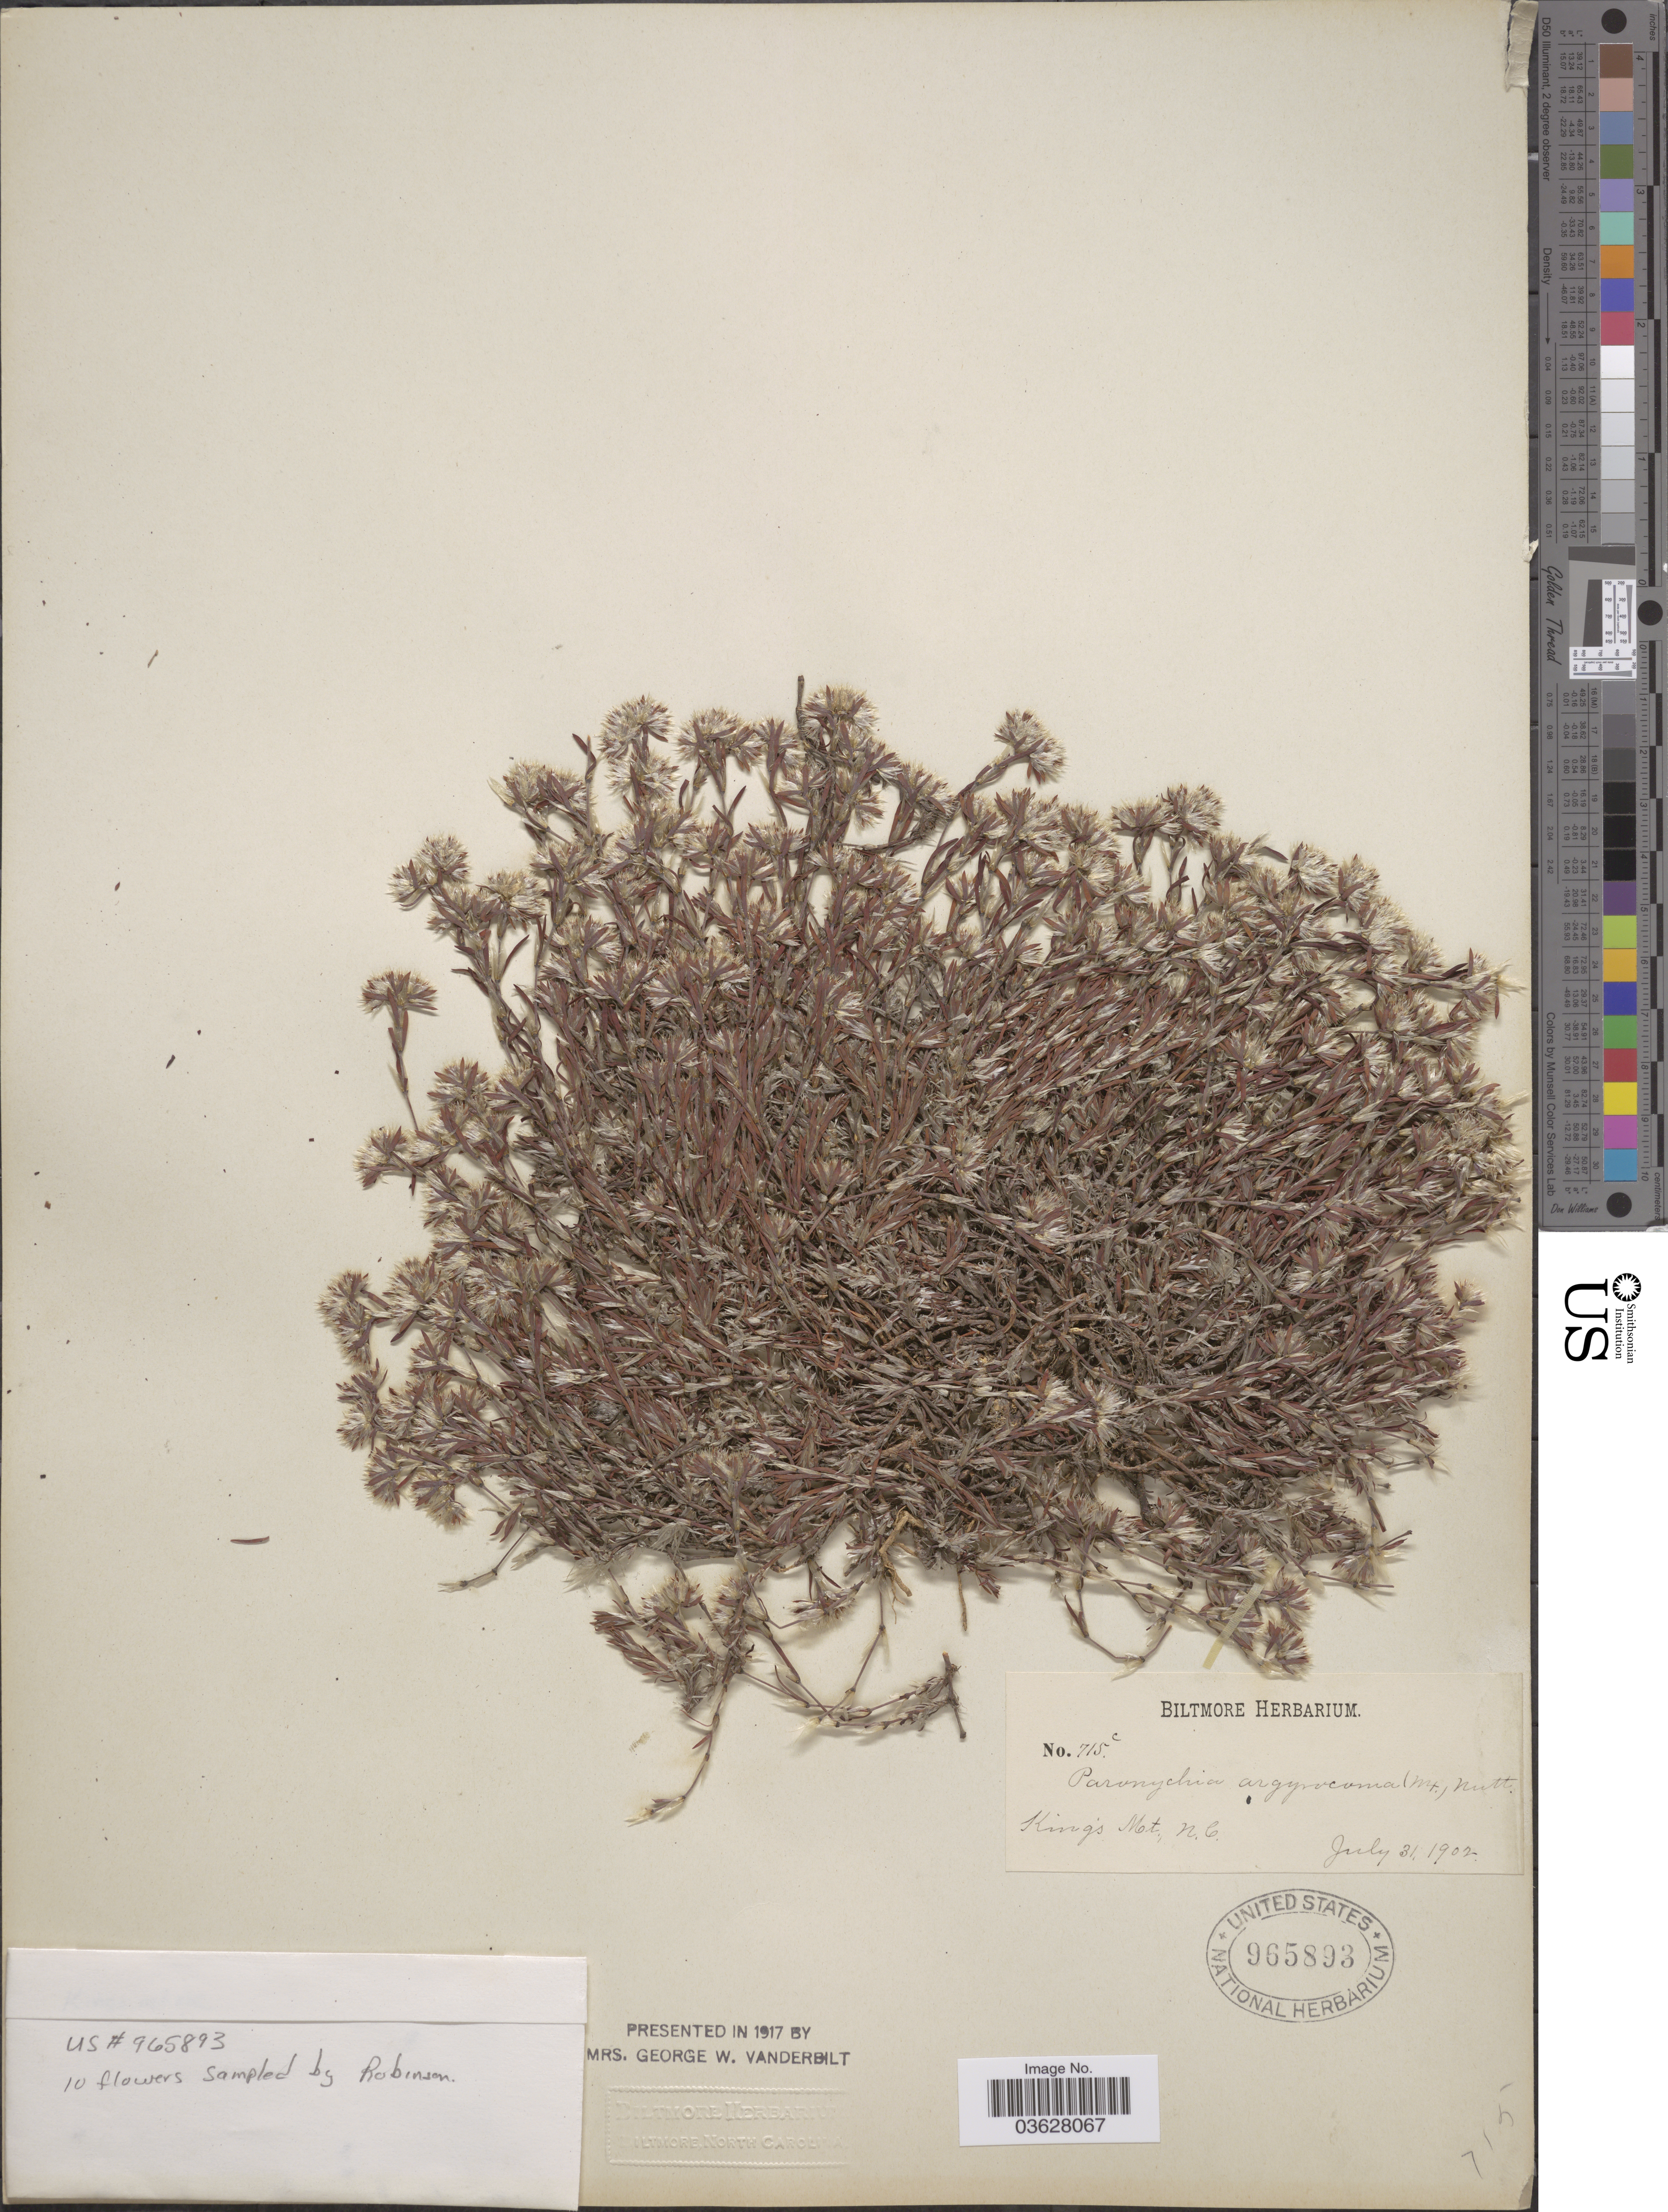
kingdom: Plantae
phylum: Tracheophyta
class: Magnoliopsida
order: Caryophyllales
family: Caryophyllaceae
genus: Paronychia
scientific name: Paronychia argyrocoma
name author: (Michx.) Nutt.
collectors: ex herb. Biltmore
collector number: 715c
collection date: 1902-07-31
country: United States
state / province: North Carolina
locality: King's Mt.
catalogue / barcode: US 965893